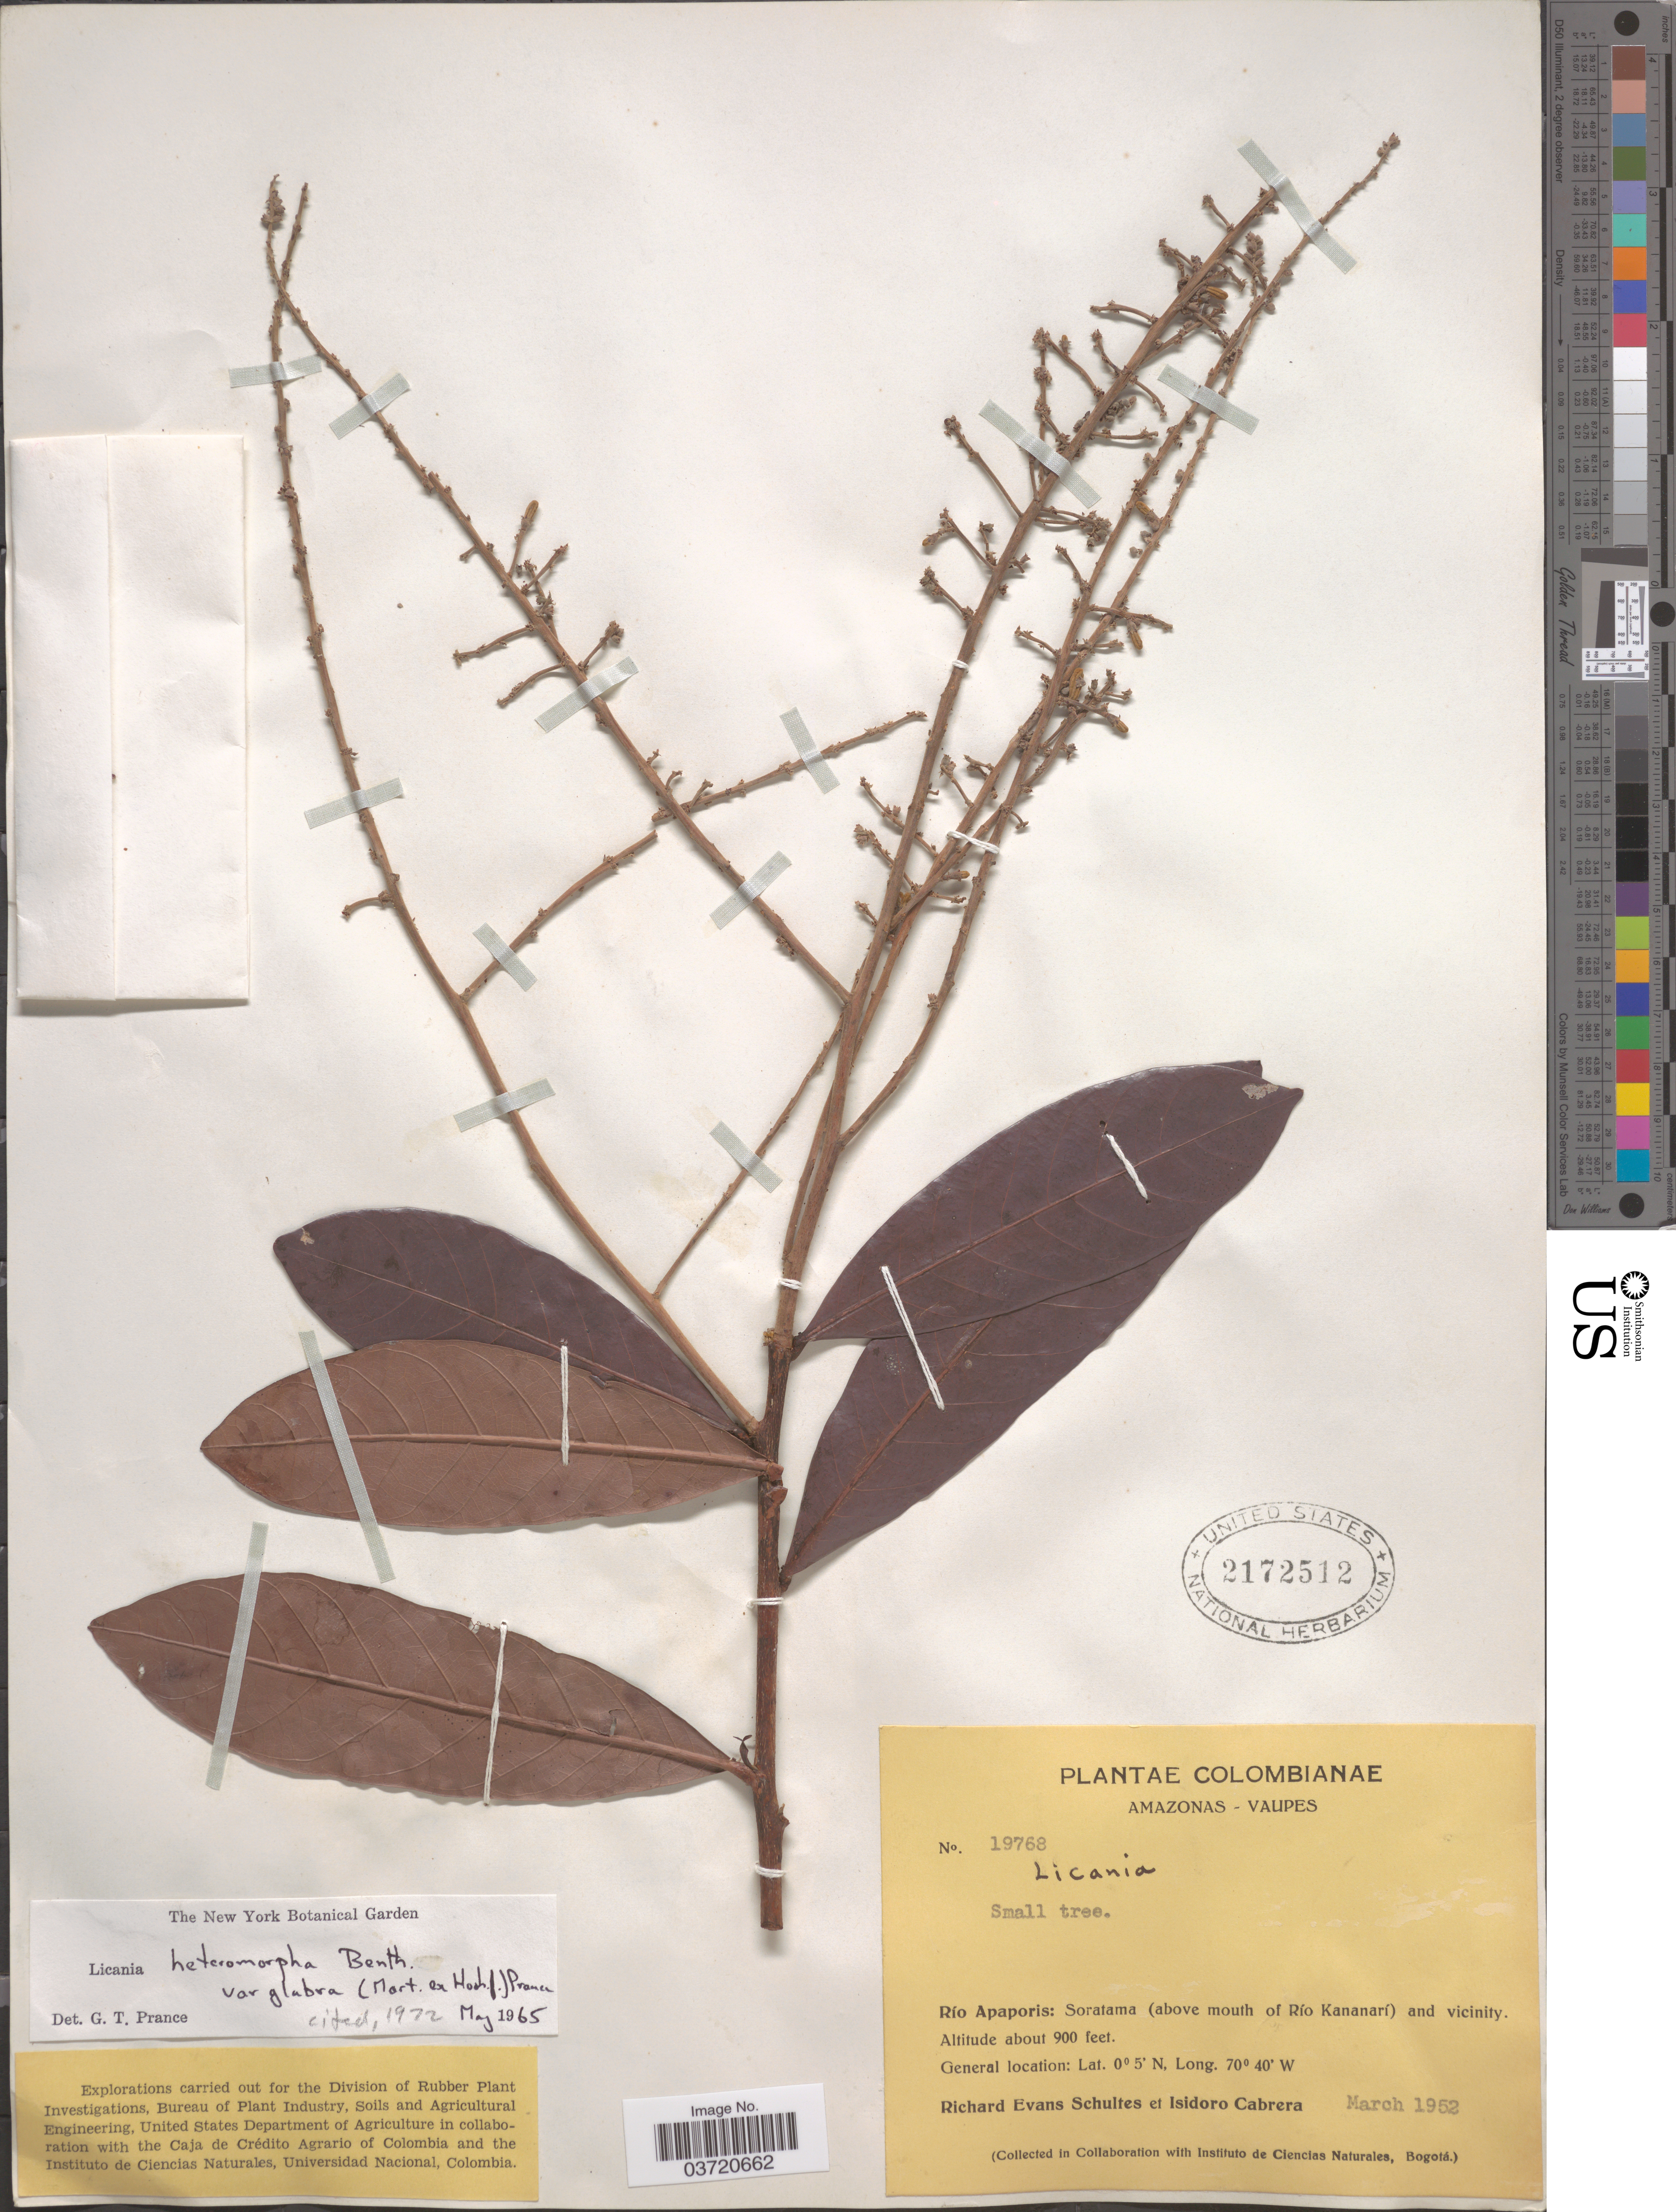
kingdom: Plantae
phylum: Tracheophyta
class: Magnoliopsida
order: Malpighiales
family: Chrysobalanaceae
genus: Hymenopus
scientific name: Hymenopus heteromorphus var. glabrus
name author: (Mart. ex Hook. f.) Sothers & Prance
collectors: R. E. Schultes & I. Cabrera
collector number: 19768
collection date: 1952-03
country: Colombia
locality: Amazonas - Vaupes. Río Apaporis: Soratama (above mouth of Río Kananarí) and vicinity.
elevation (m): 274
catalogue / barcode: US 2172512